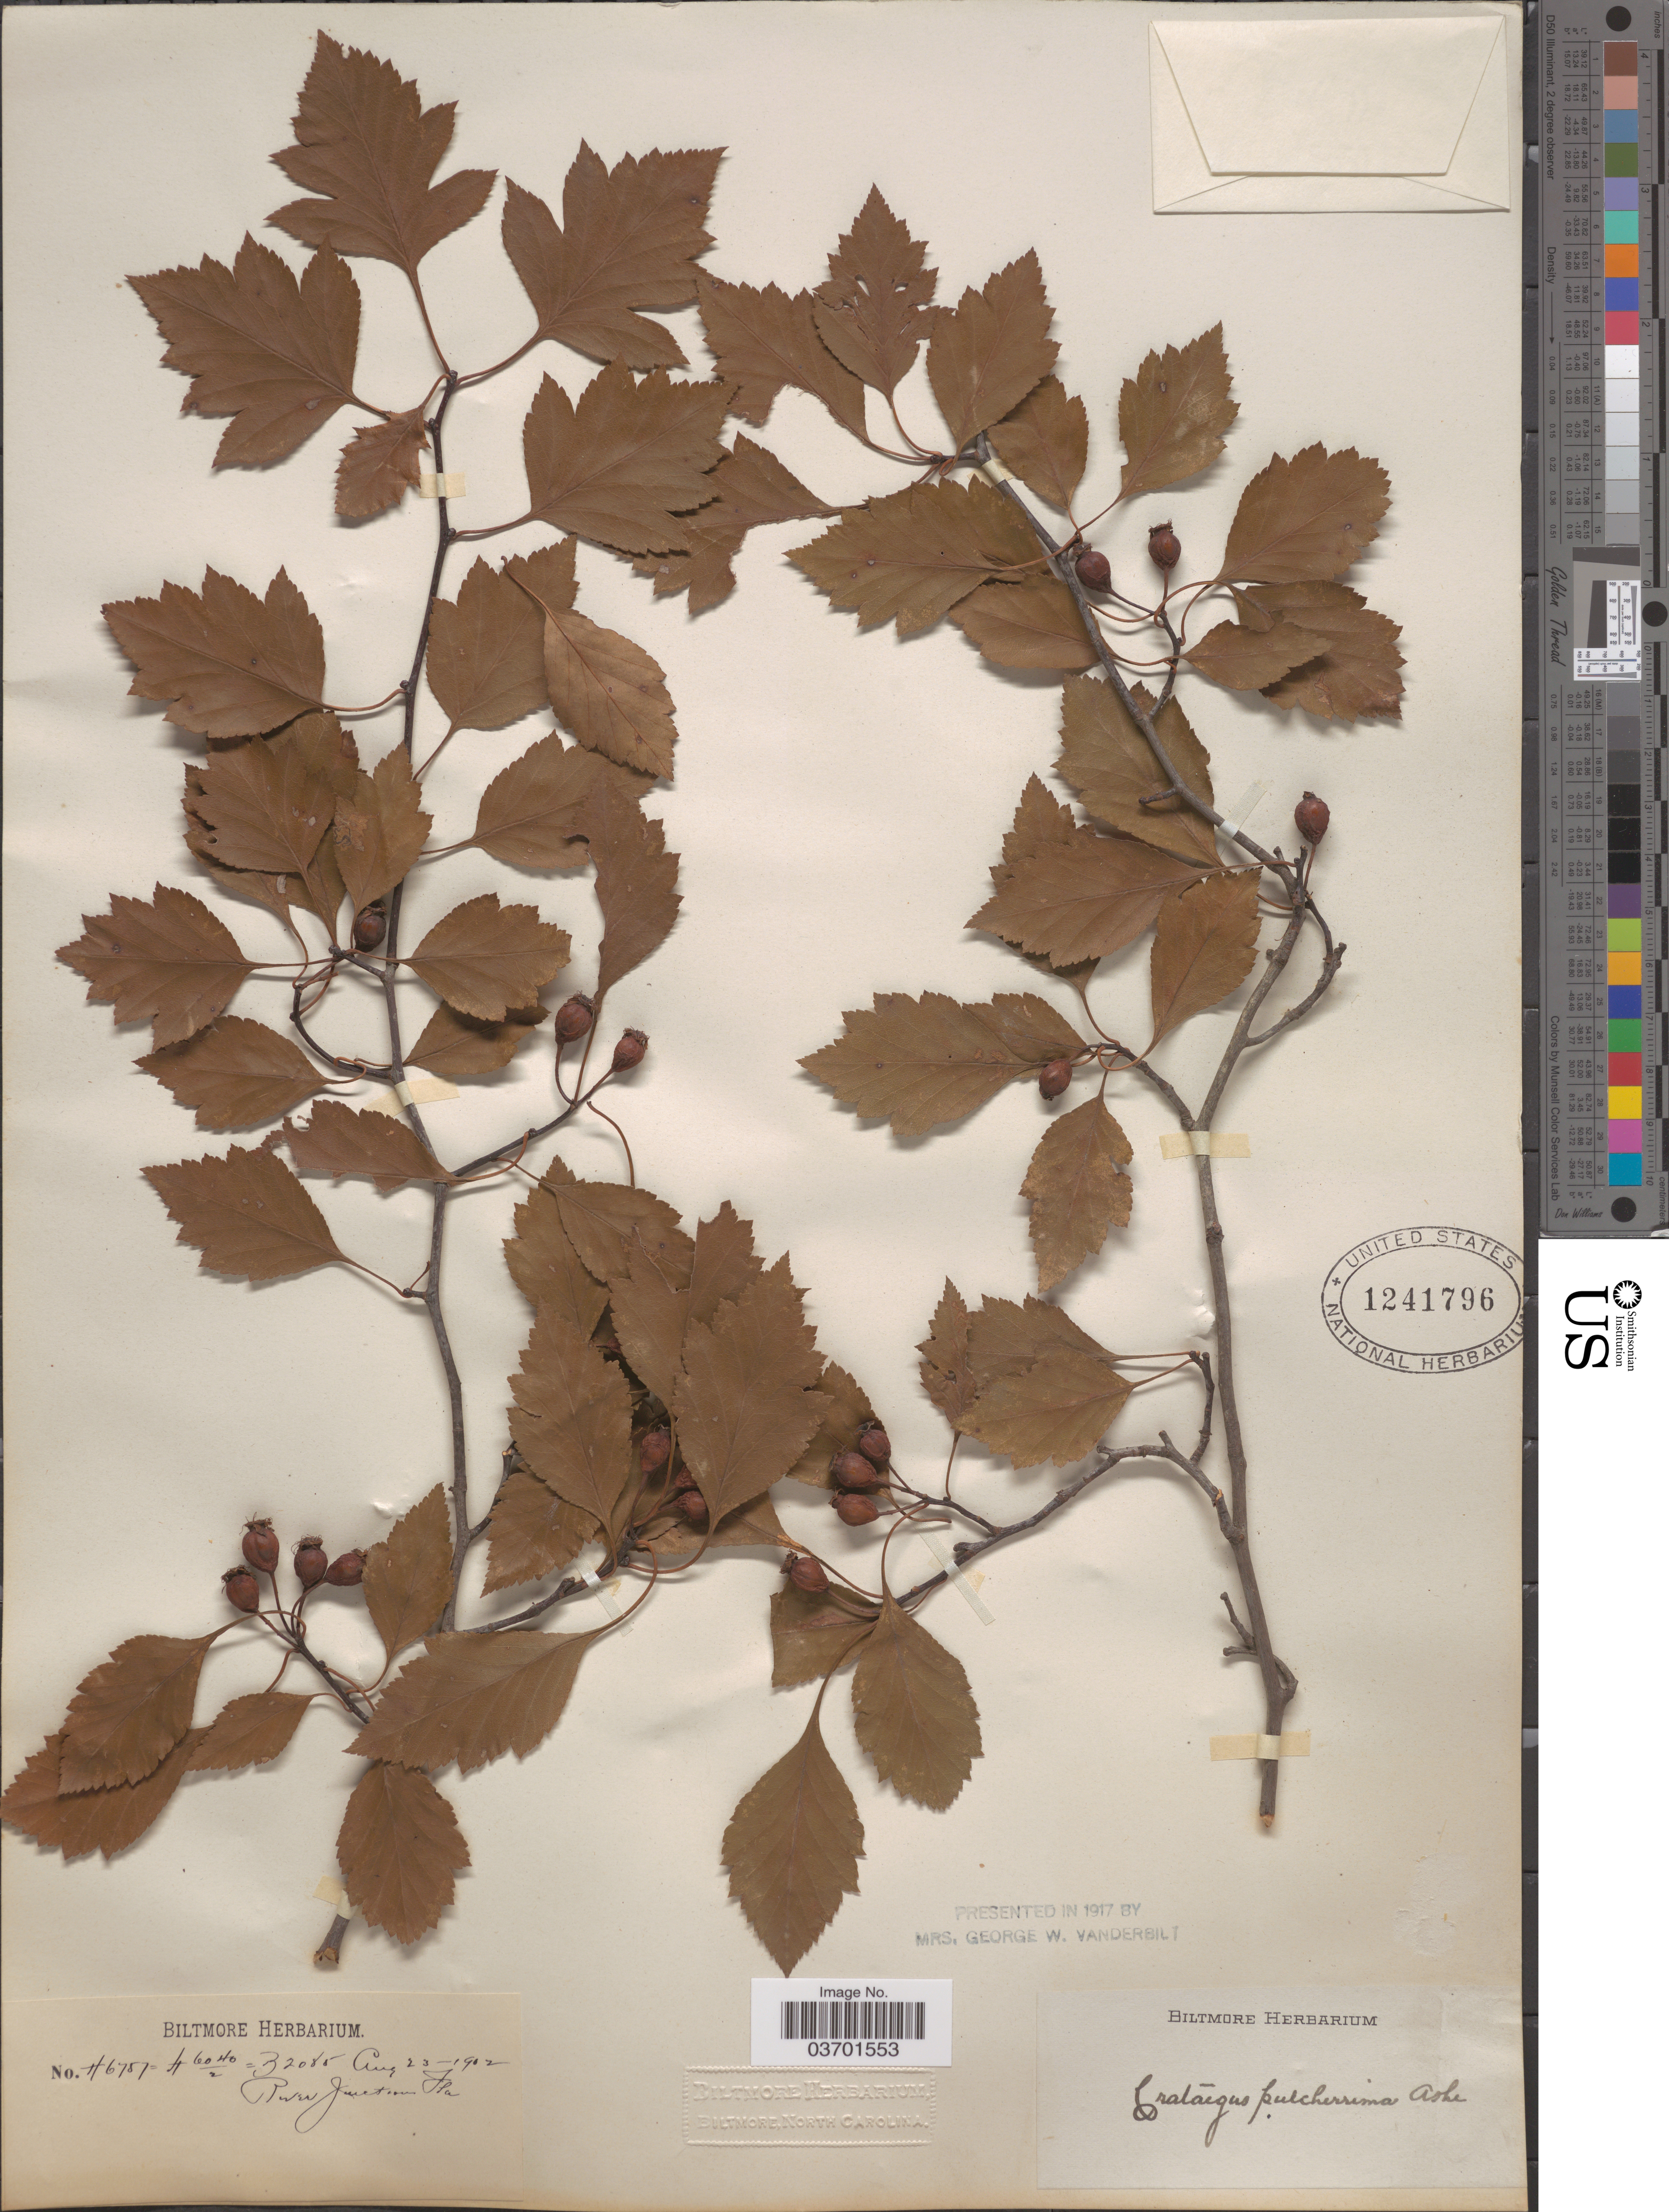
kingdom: Plantae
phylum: Tracheophyta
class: Magnoliopsida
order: Rosales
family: Rosaceae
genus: Crataegus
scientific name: Crataegus pulcherrima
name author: Ashe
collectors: ex herb. Biltmore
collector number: H6757=H6040/2=B2085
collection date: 1902-08-23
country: United States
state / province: Florida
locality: River Junction.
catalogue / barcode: US 1241796